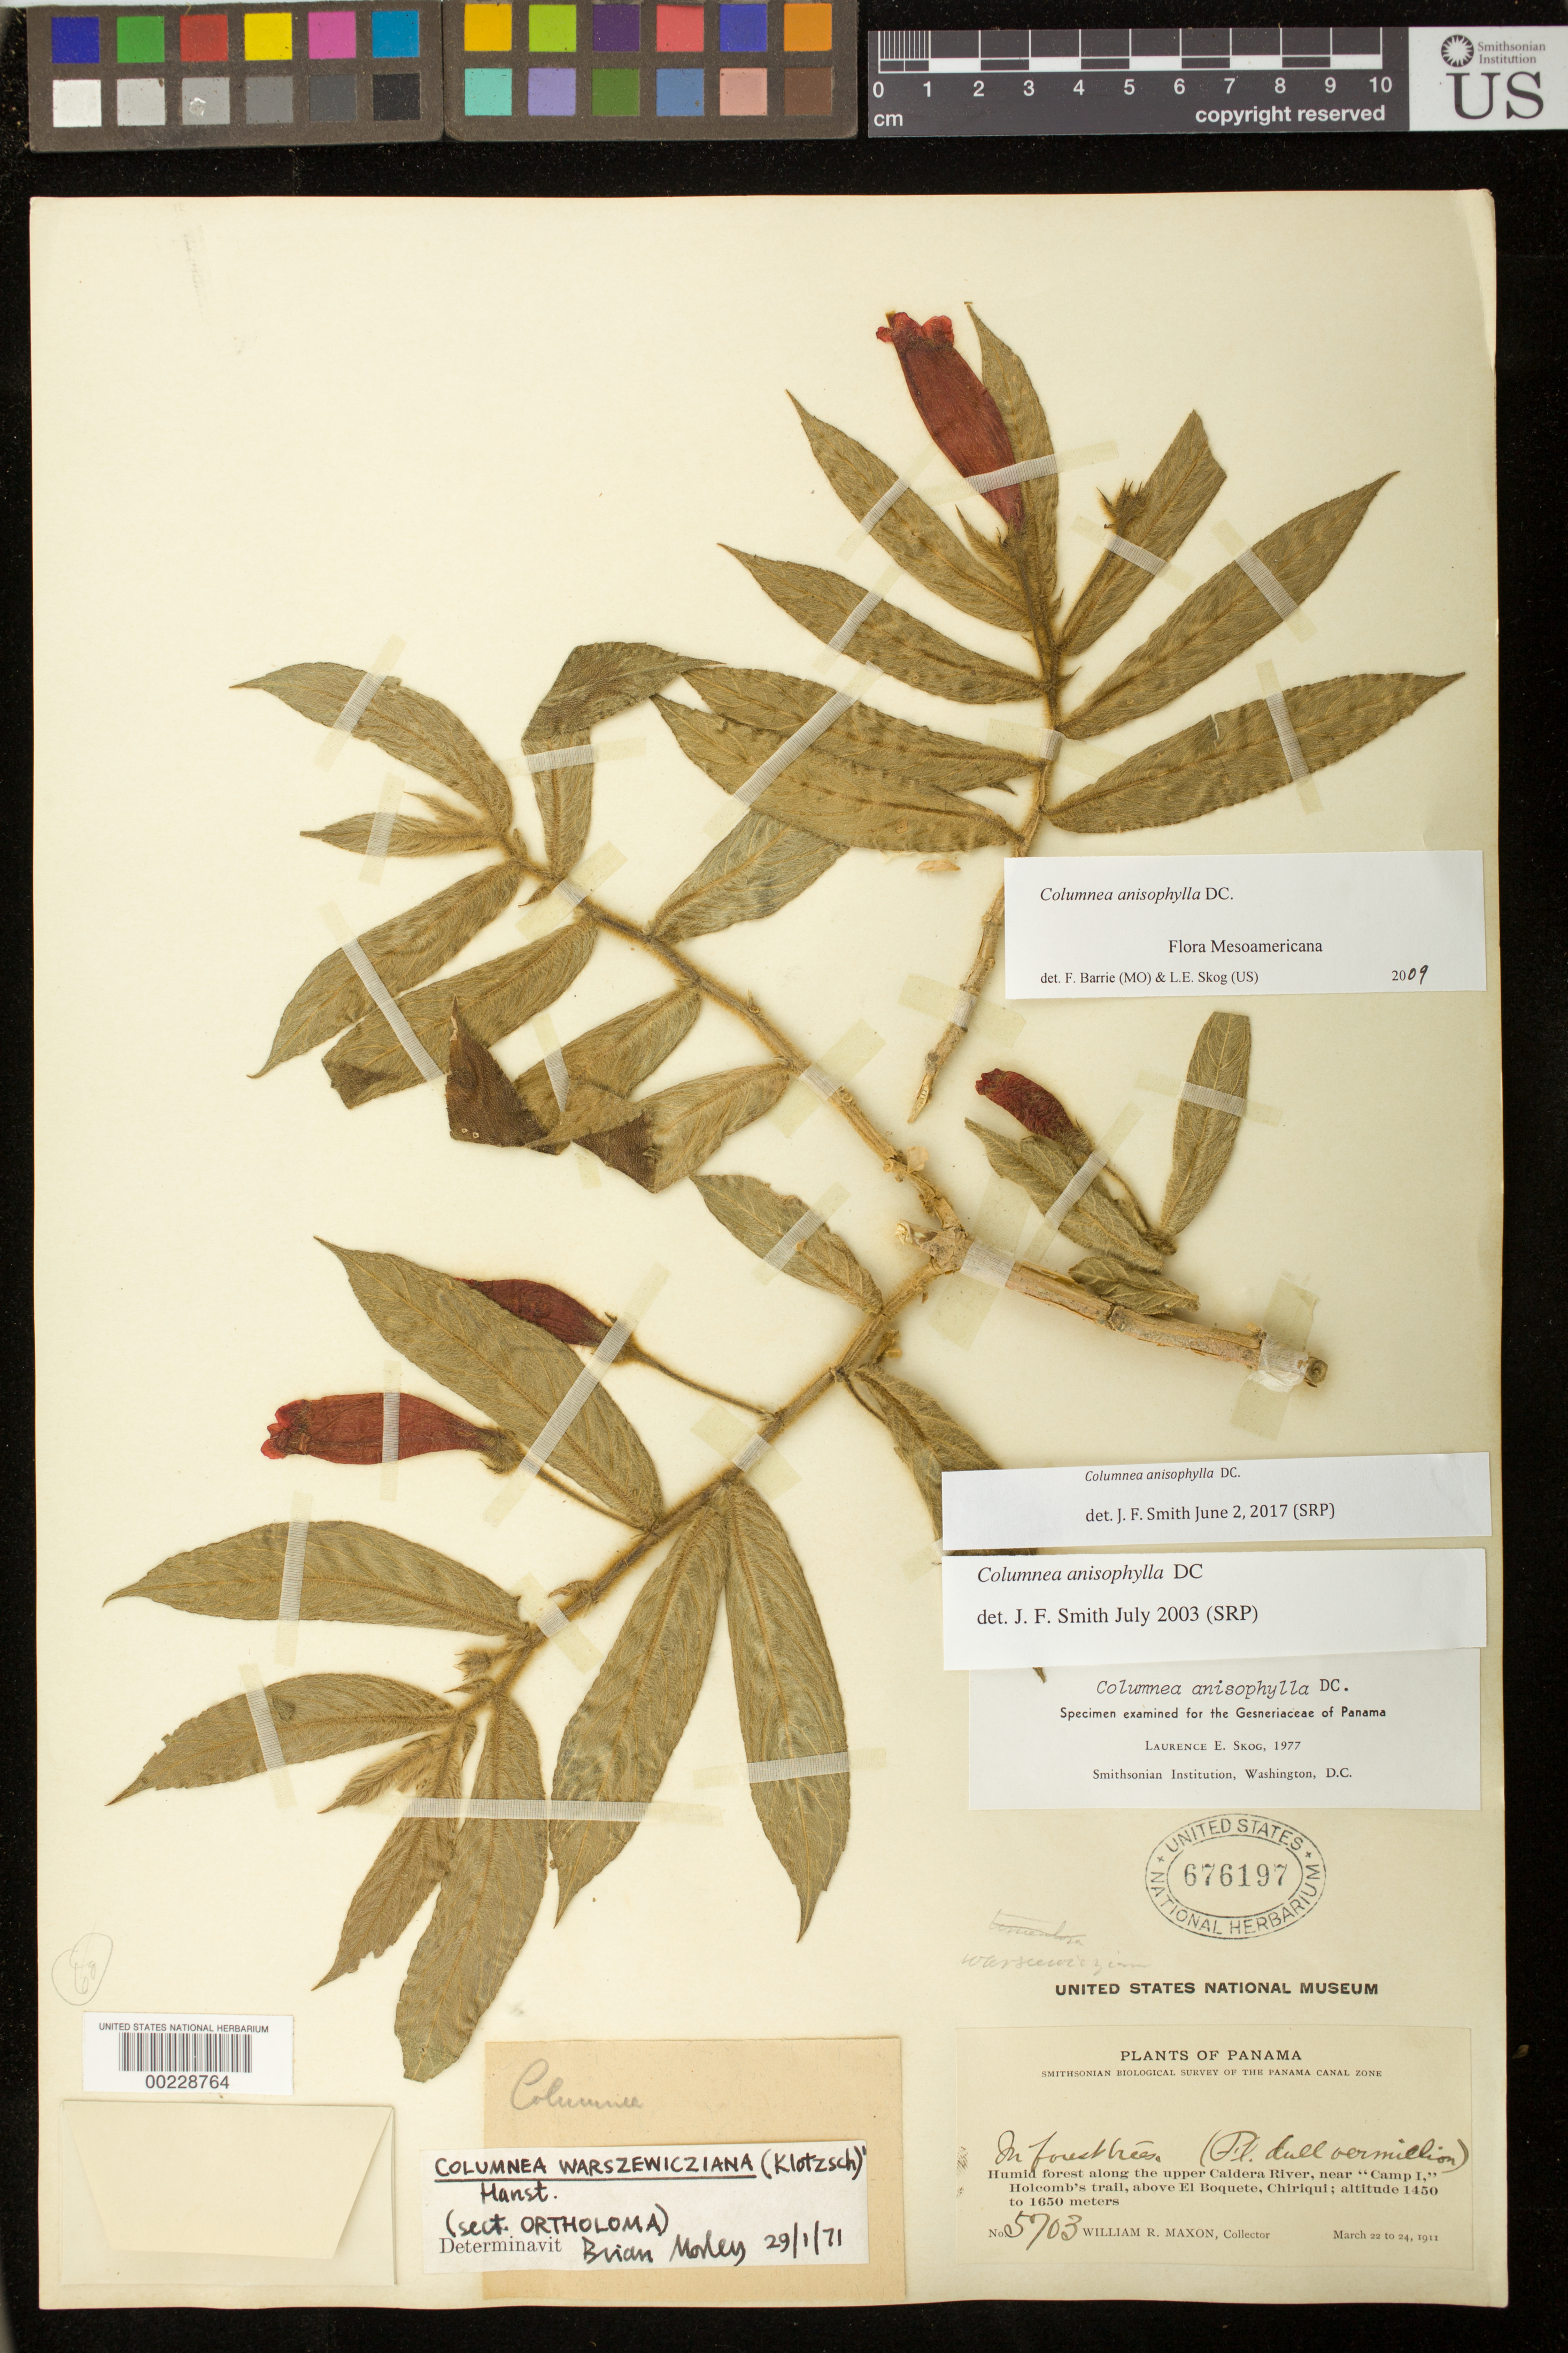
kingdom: Plantae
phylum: Tracheophyta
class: Magnoliopsida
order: Lamiales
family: Gesneriaceae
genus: Columnea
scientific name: Columnea anisophylla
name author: DC.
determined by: Smith, J. F.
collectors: W. R. Maxon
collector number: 5703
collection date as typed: Mar 1911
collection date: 1911-03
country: Panama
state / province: Chiriquí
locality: Along the upper Caldera River, near "camp I," Holcomb's trail, above El Boquete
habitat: Humid forest, in forest trees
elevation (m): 1450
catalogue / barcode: US 676197